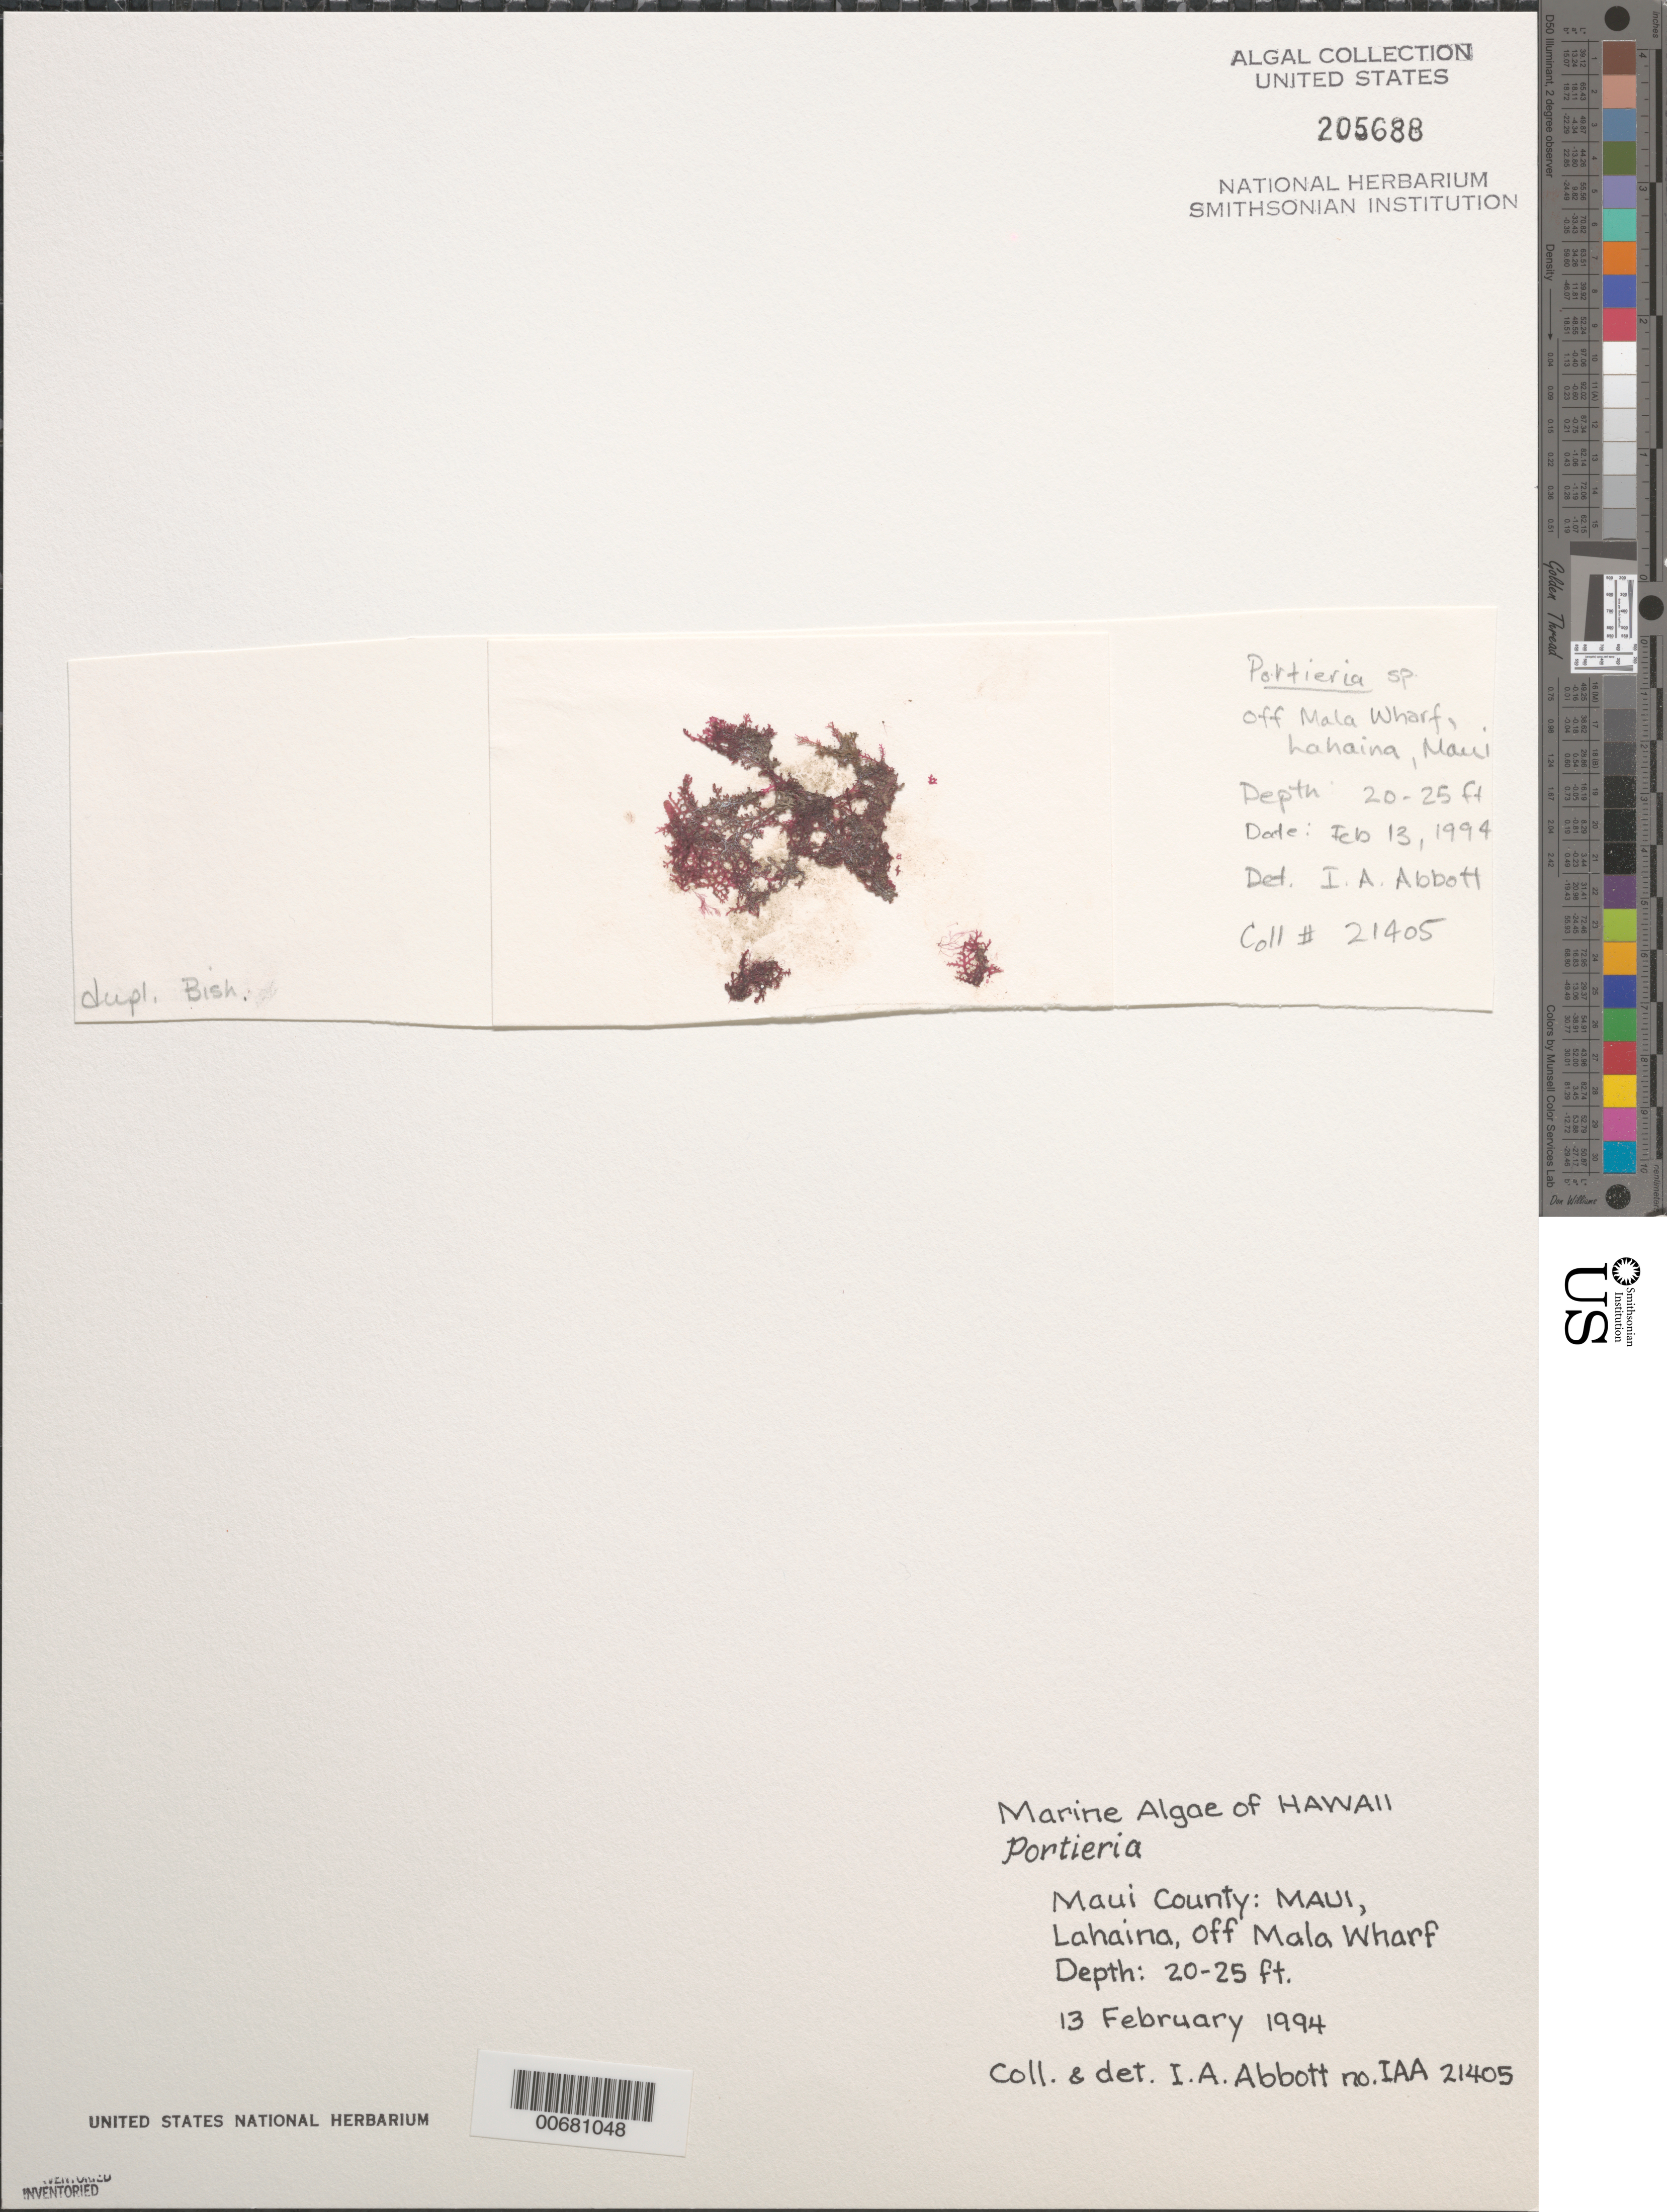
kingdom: Plantae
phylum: Rhodophyta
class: Florideophyceae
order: Gigartinales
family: Rhizophyllidaceae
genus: Portieria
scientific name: Portieria sp.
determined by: Abbott, Isabella A.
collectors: I. A. Abbott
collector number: IAA 21405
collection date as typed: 13 Feb 1994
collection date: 1994-02-13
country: United States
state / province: Hawaii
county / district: Maui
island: Maui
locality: Lahaina, off Mala Wharf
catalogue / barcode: US 205688